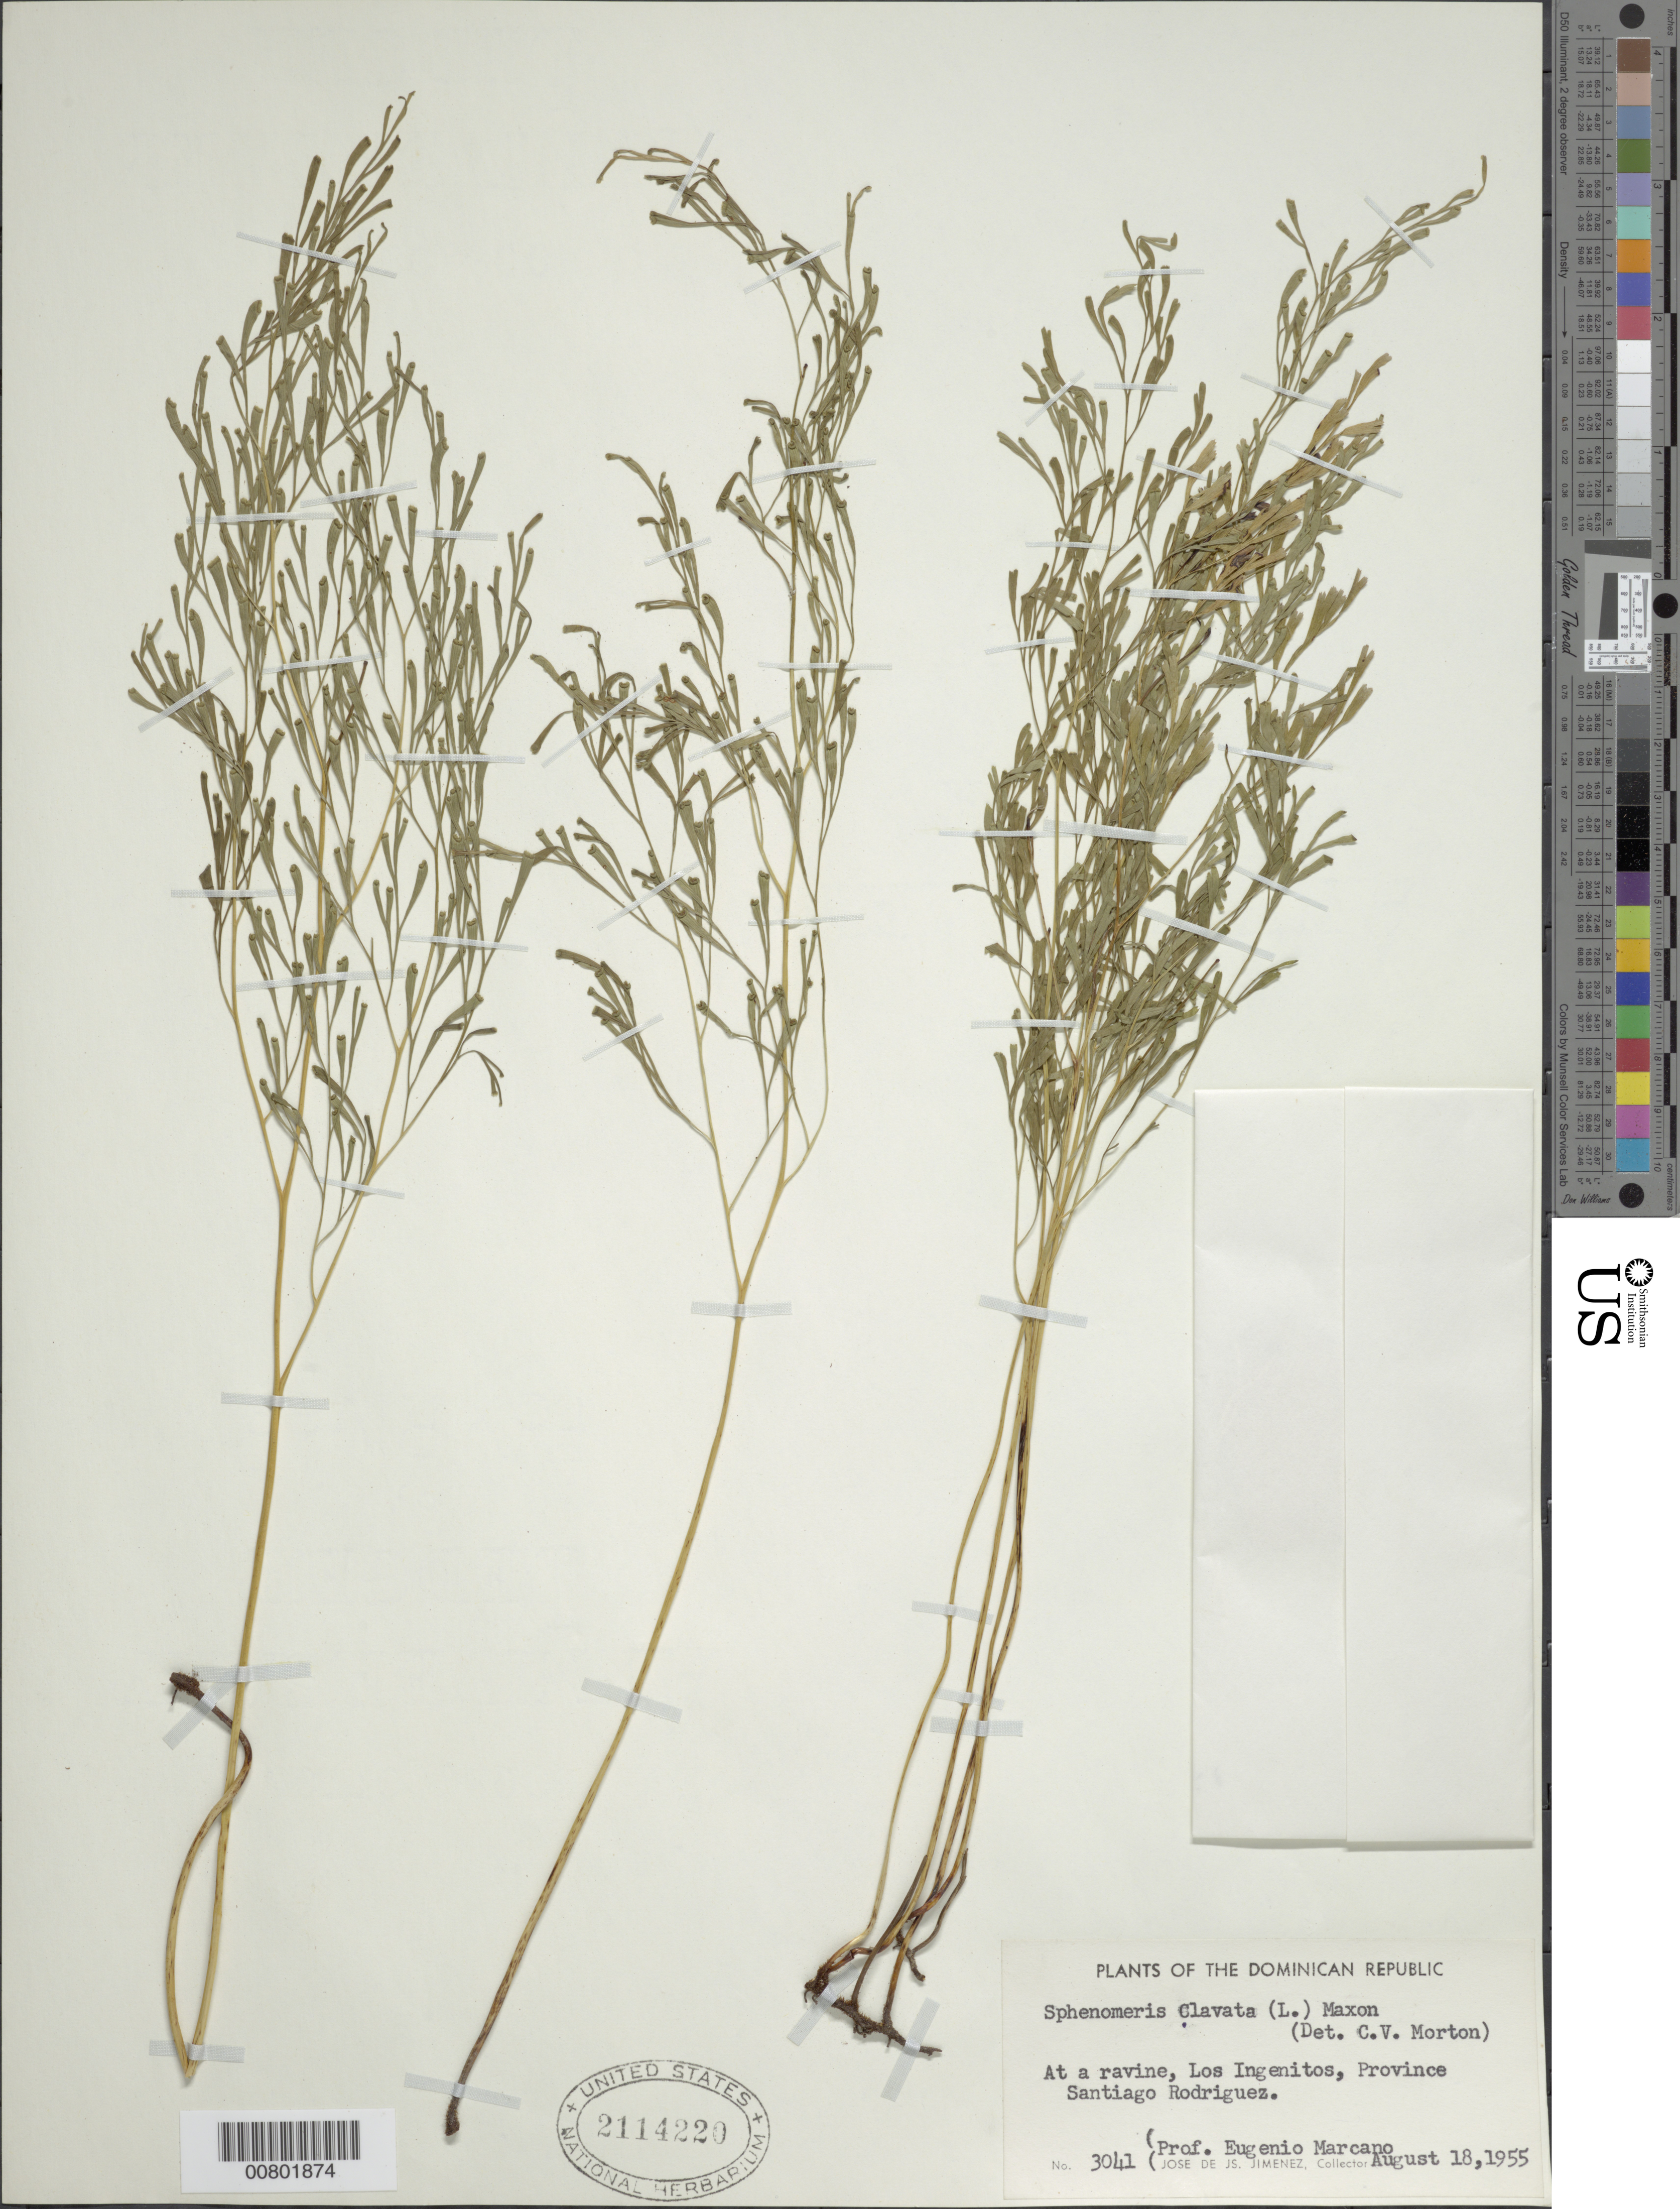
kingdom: Plantae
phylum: Tracheophyta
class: Polypodiopsida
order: Polypodiales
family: Lindsaeaceae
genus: Sphenomeris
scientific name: Sphenomeris clavata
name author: (L.) Maxon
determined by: Morton, C. V.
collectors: J. J. Jiménez & E. J. Marcano F.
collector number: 3041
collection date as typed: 18 Aug 1955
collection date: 1955-08-18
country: Dominican Republic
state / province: Santiago Rodríguez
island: Hispaniola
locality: Los Ingenitos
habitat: Ravine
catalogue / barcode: US 2114220